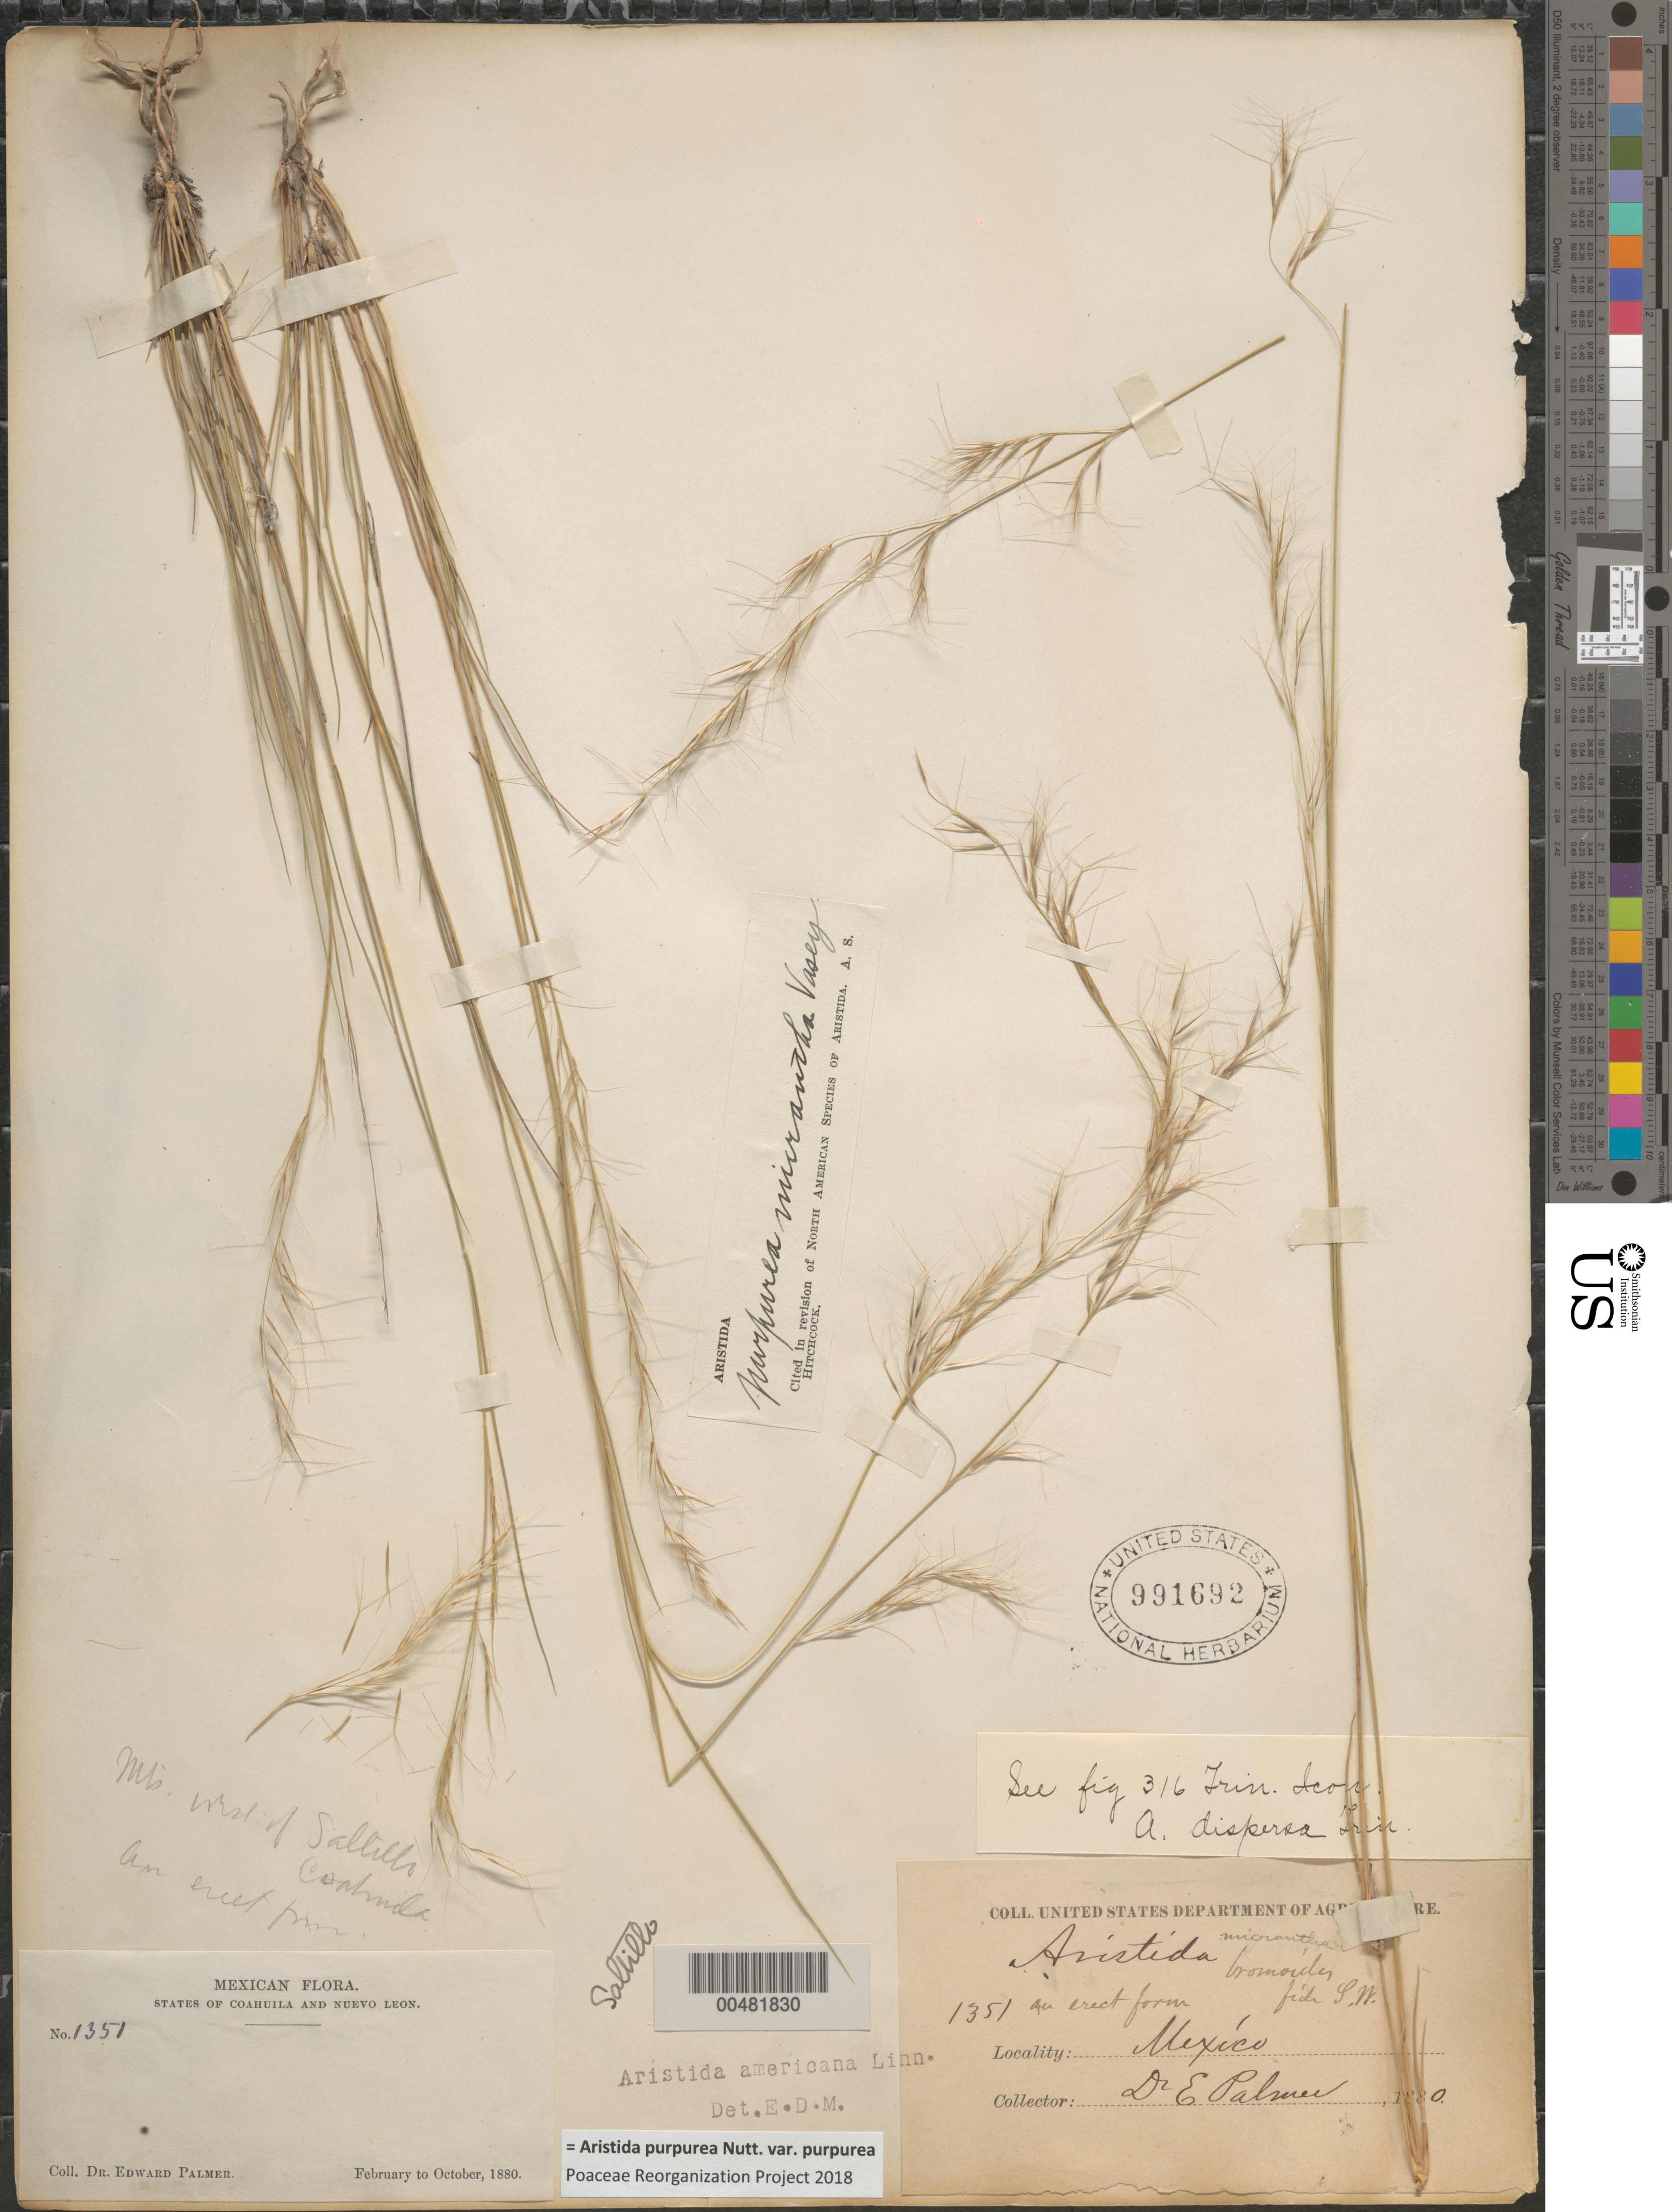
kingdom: Plantae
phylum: Tracheophyta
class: Liliopsida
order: Poales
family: Poaceae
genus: Aristida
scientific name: Aristida purpurea var. purpurea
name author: Nutt.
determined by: Poaceae Reorganization Project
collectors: E. Palmer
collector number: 1351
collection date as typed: Feb 1880 to Oct 1880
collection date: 1880-02/1880-10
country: Mexico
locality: States of Coahuila and Nuevo Leon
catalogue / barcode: US 991692